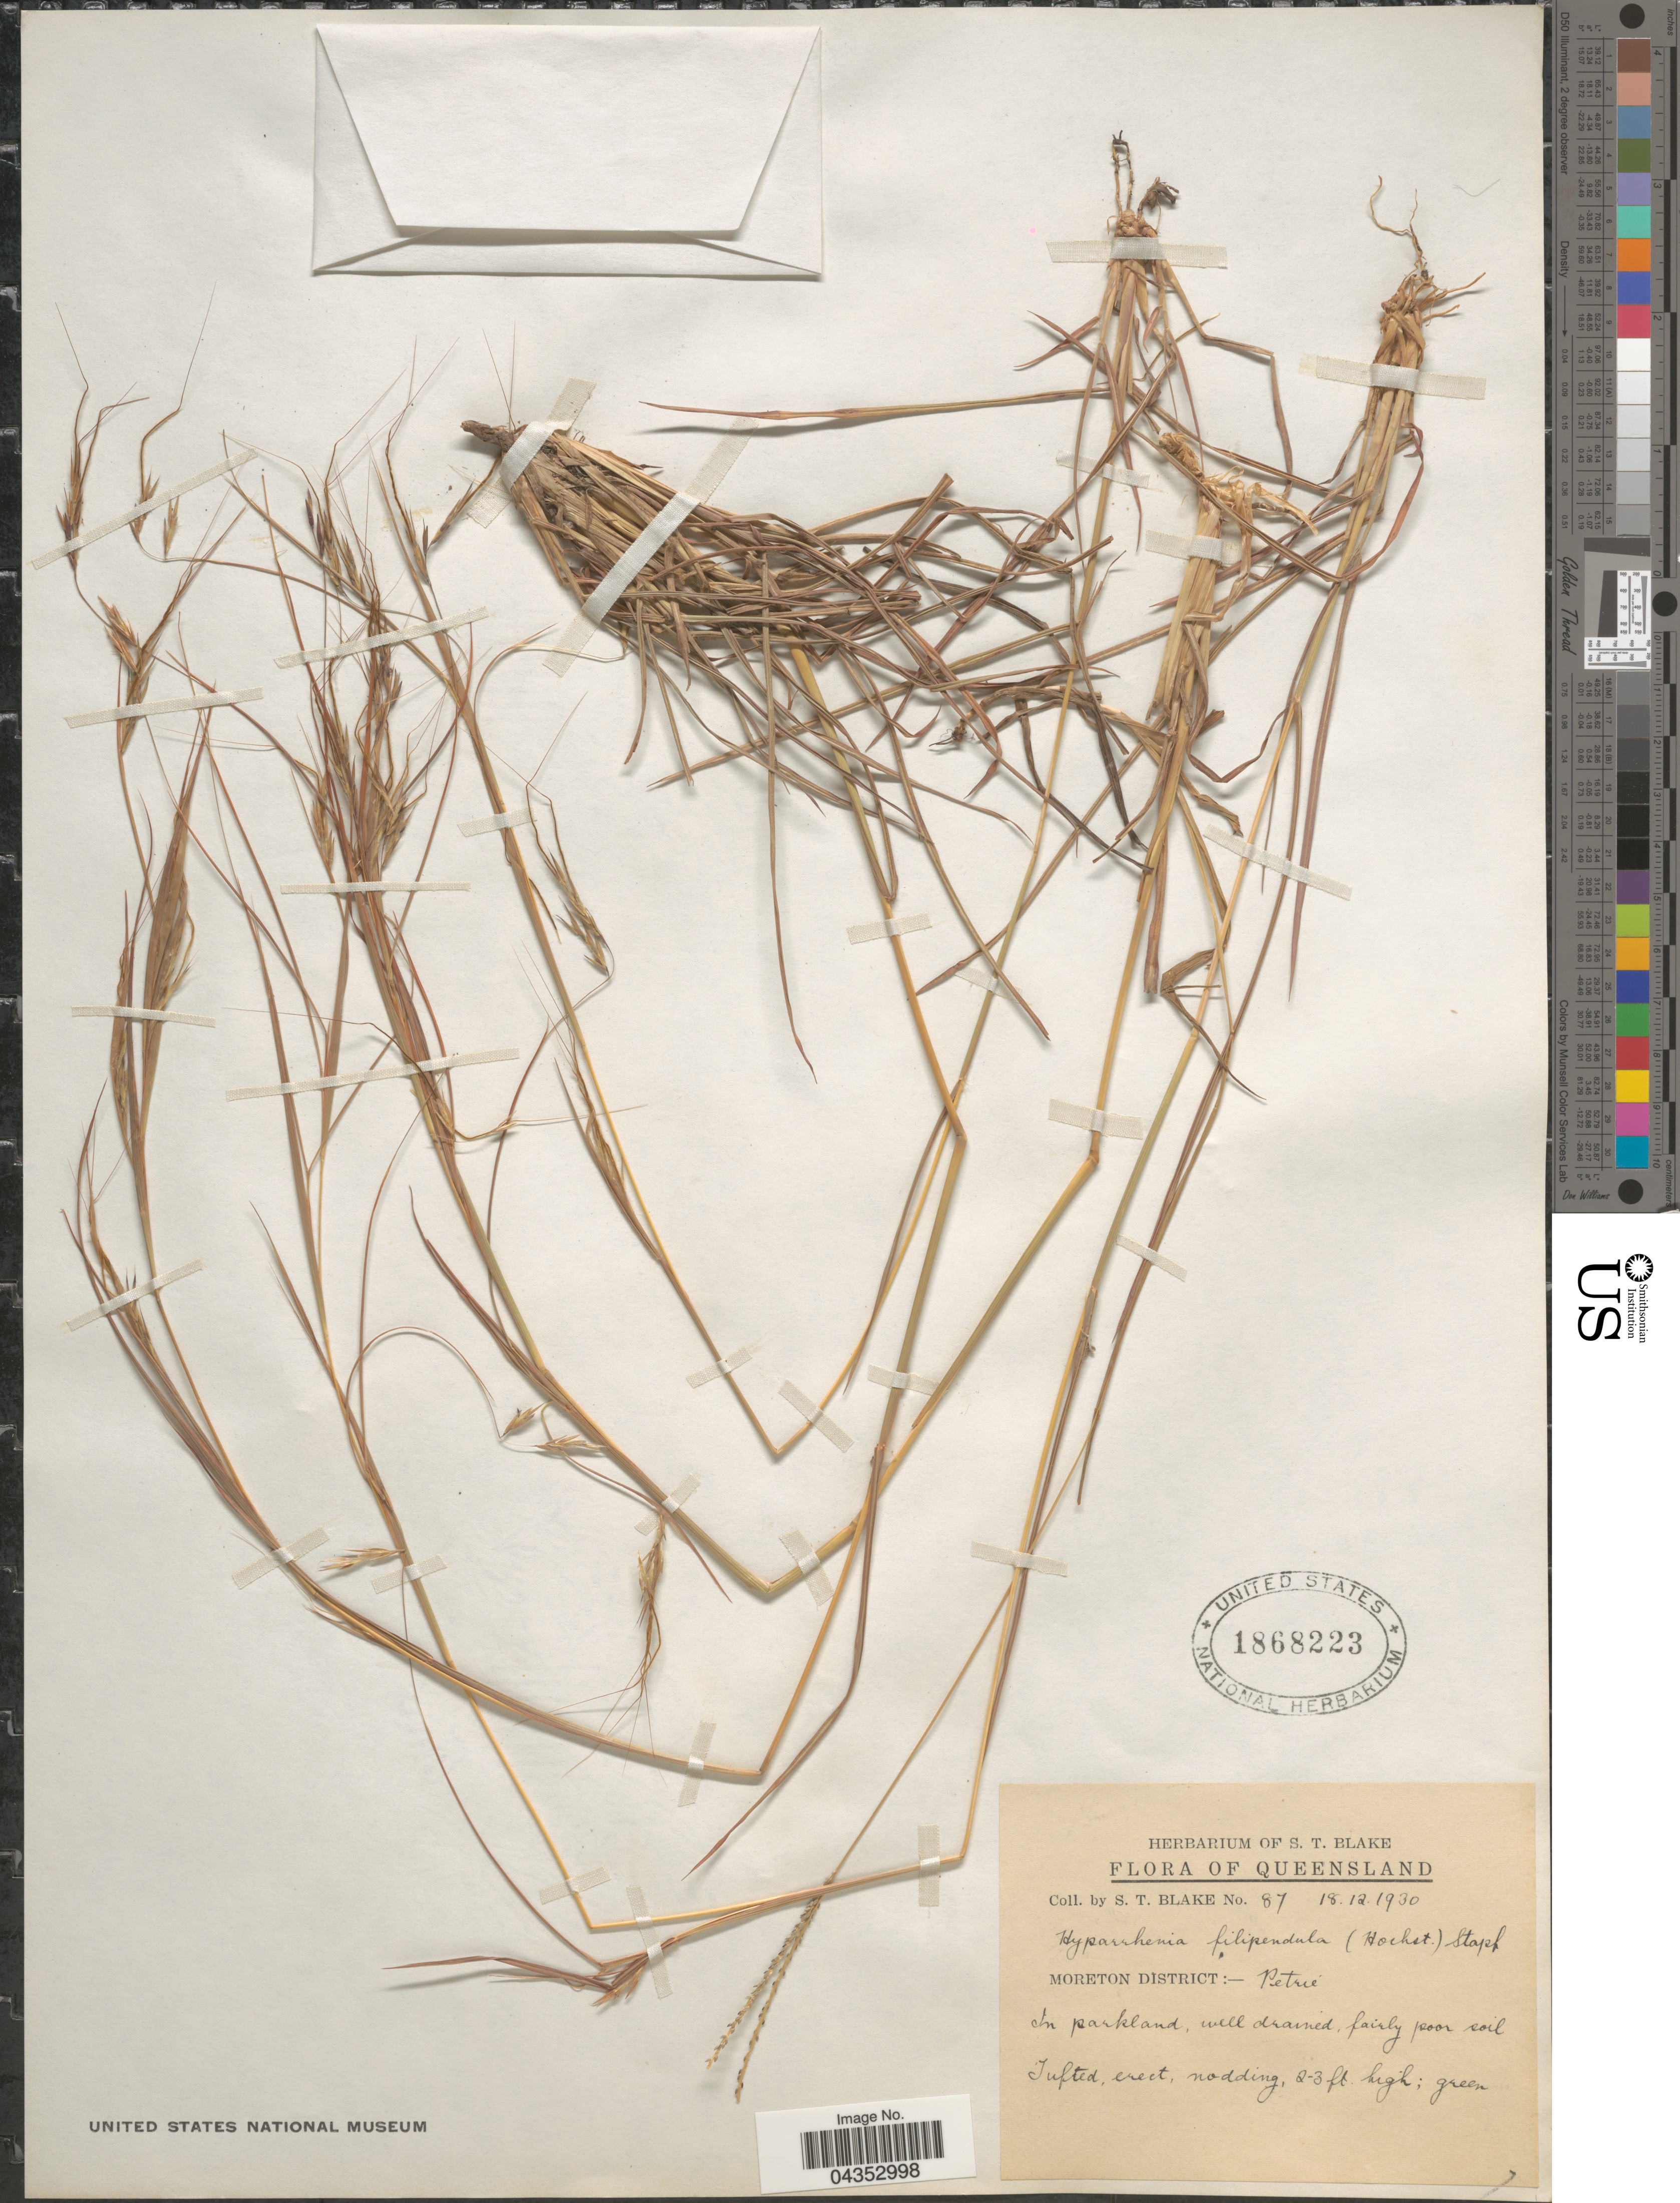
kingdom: Plantae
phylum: Tracheophyta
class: Liliopsida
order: Poales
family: Poaceae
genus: Hyparrhenia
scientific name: Hyparrhenia filipendula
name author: (Hochr.) Stapf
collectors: S. T. Blake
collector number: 87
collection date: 1930-12-18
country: Australia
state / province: Queensland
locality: Moreton District: Petrie. In parkland, well drained, fairly poor soil.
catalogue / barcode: US 1868223